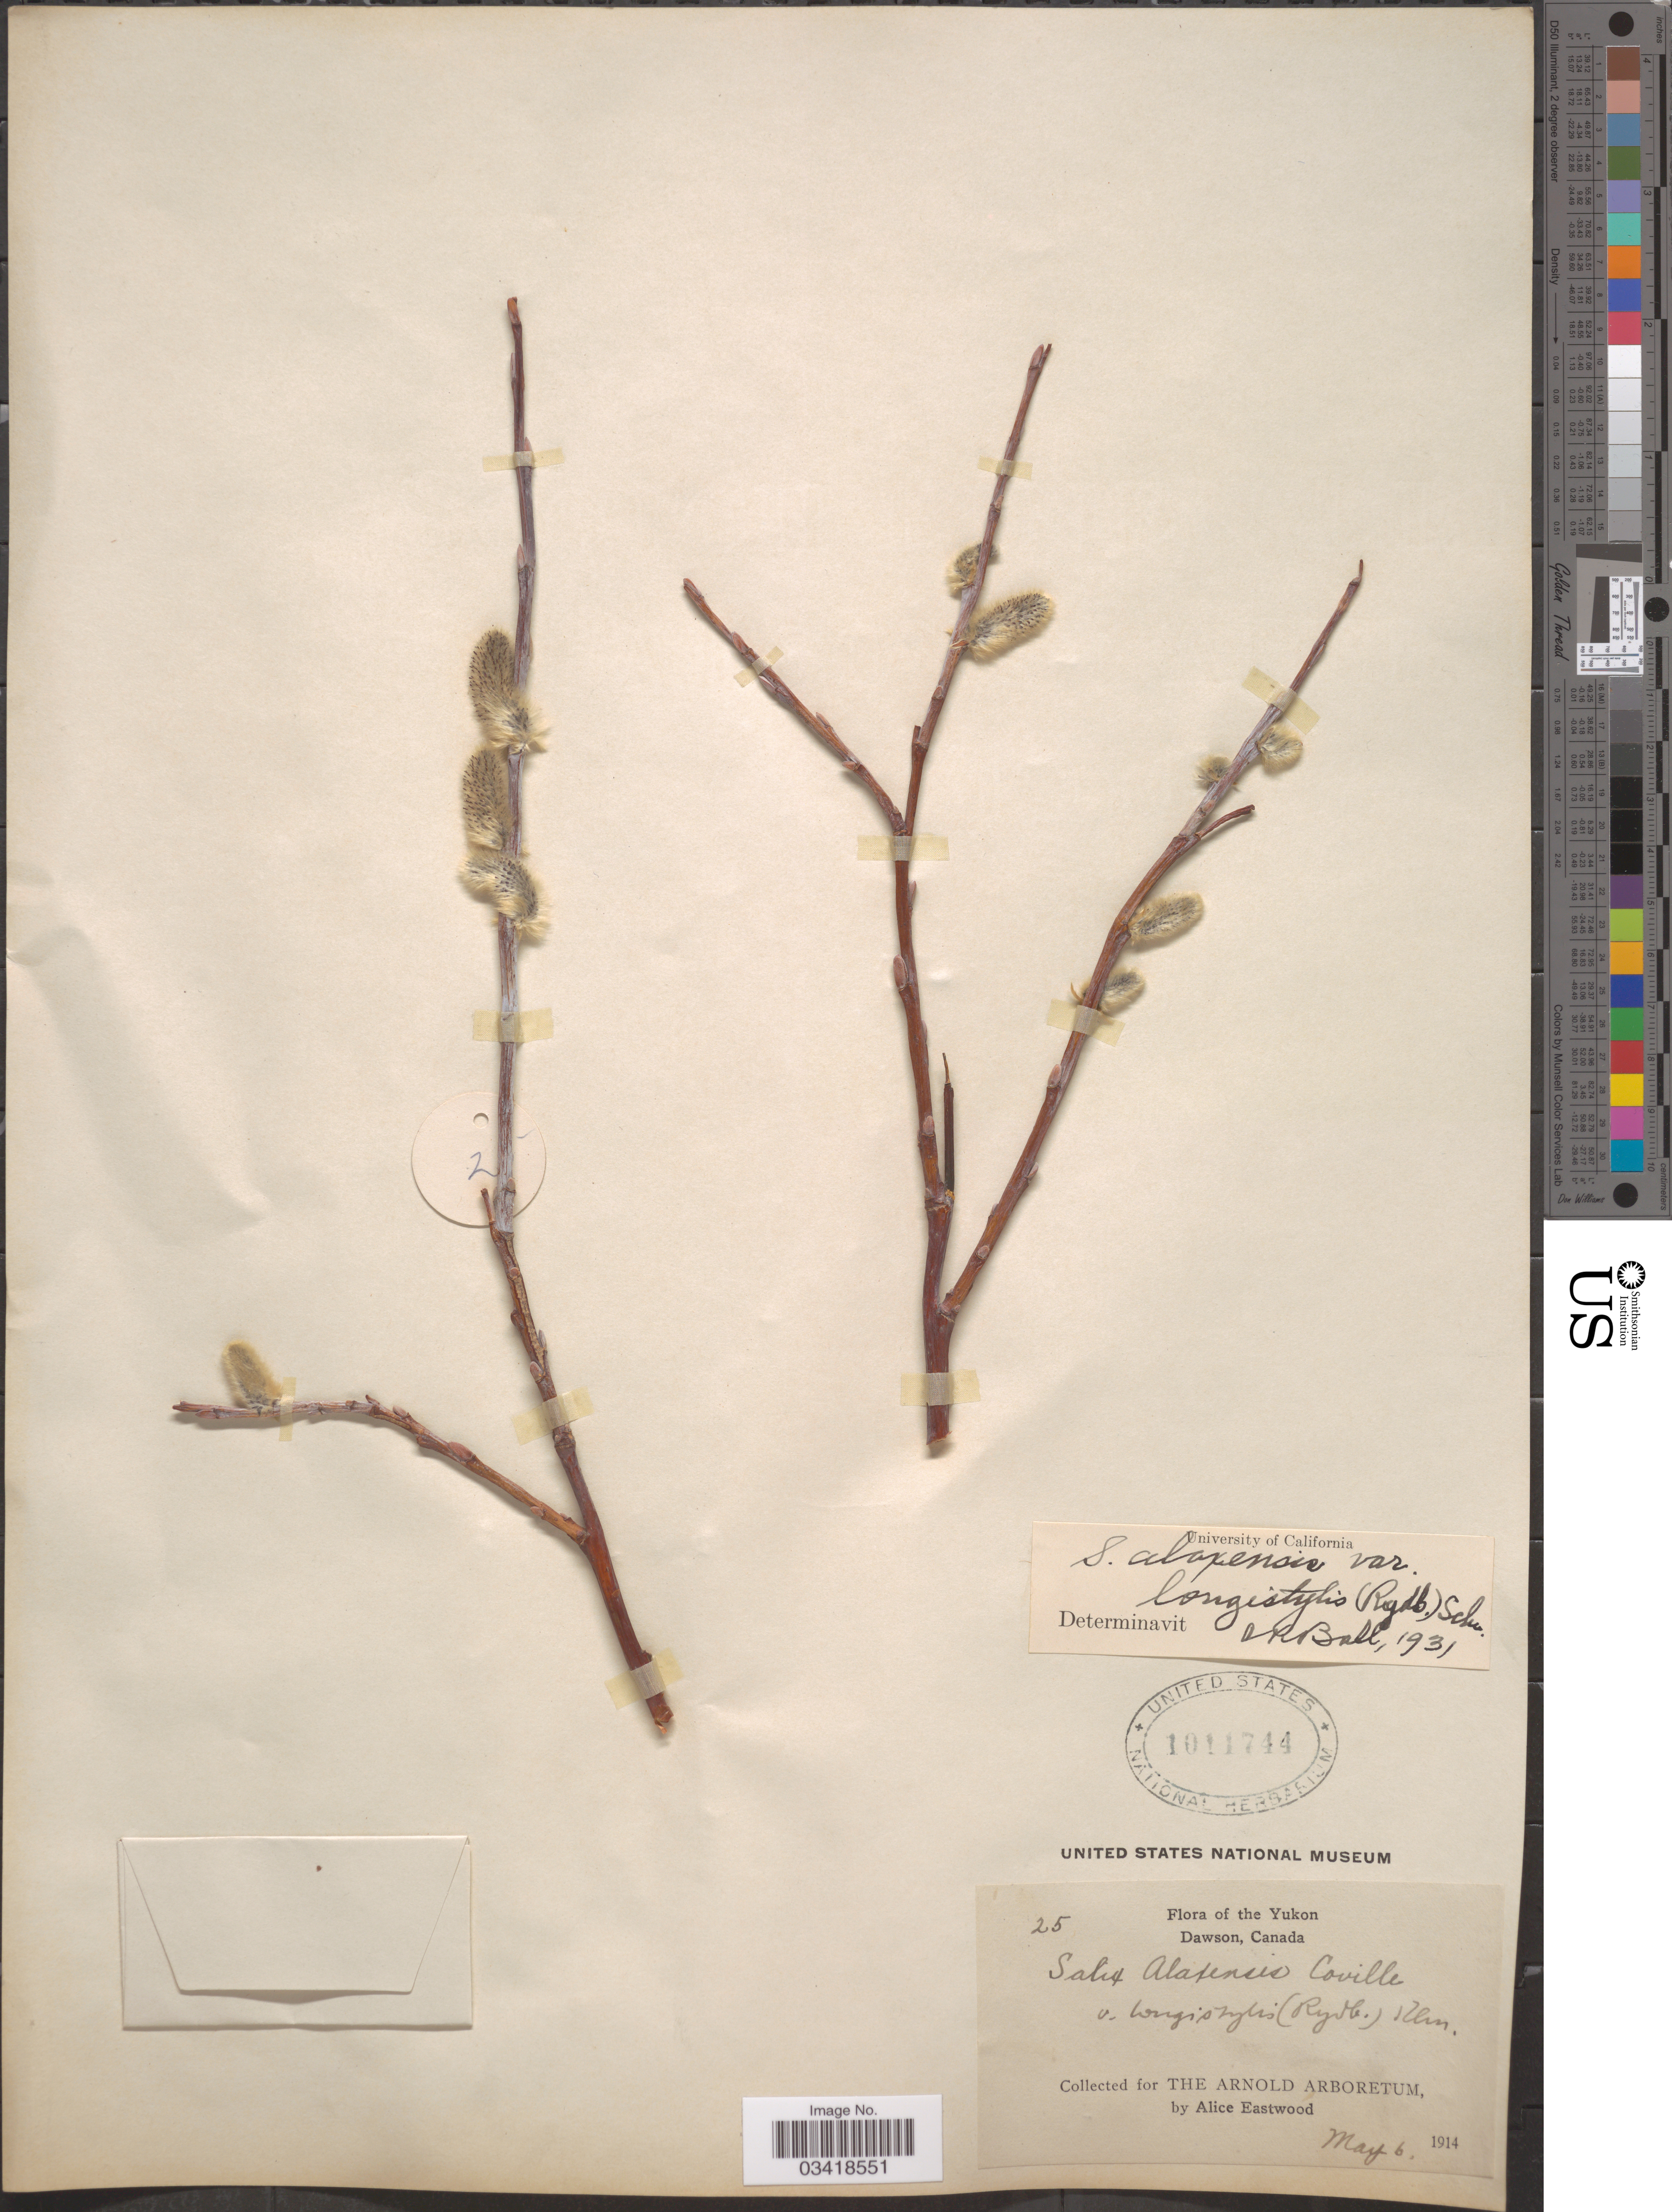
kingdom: Plantae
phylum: Tracheophyta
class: Magnoliopsida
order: Malpighiales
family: Salicaceae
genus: Salix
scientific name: Salix alaxensis var. longistylis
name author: (Rydb.) C.K. Schneid.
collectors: A. Eastwood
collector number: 25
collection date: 1914-05-06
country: Canada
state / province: Yukon Territory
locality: The Yukon. Dawson.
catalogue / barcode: US 1011744